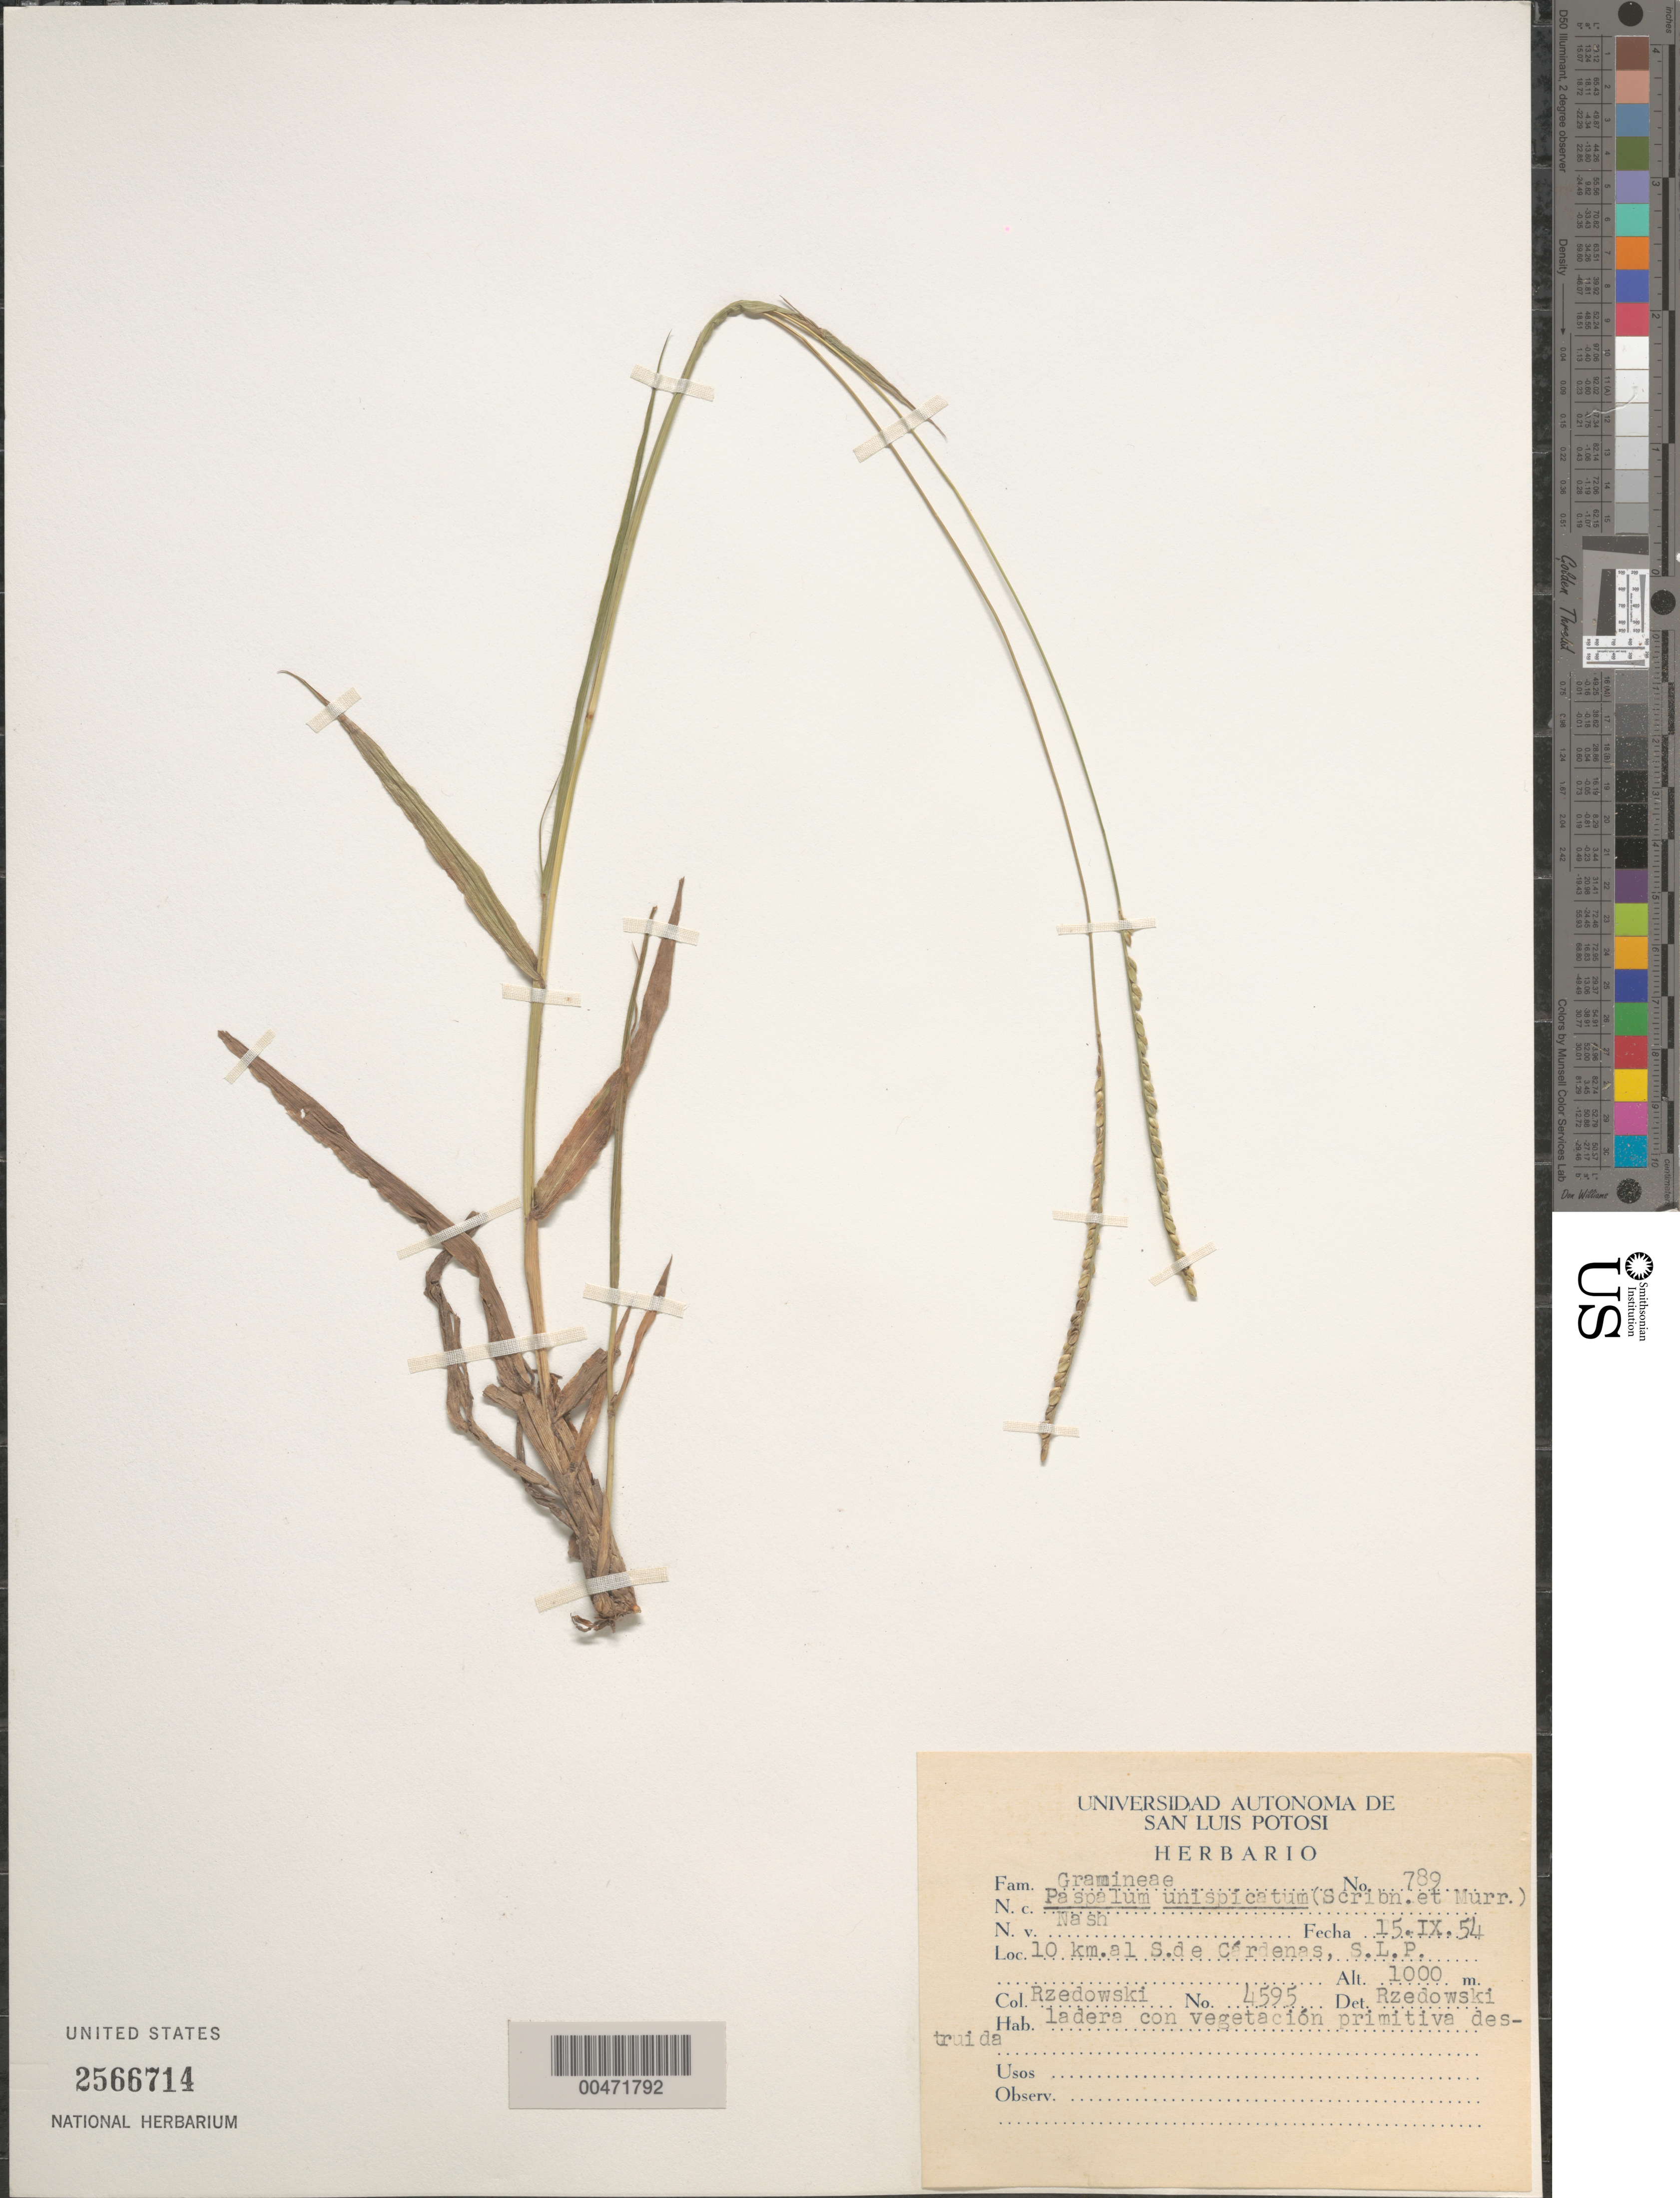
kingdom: Plantae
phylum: Tracheophyta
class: Liliopsida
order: Poales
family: Poaceae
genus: Paspalum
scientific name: Paspalum unispicatum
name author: (Scribn. & Merr.) Nash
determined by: Rzedowski, J.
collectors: J. Rzedowski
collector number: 4595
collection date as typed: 15 Sep 1954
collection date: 1954-09-15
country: Mexico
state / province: San Luis Potosi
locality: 10 km S of Cárdenas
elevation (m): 1000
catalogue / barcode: US 2566714